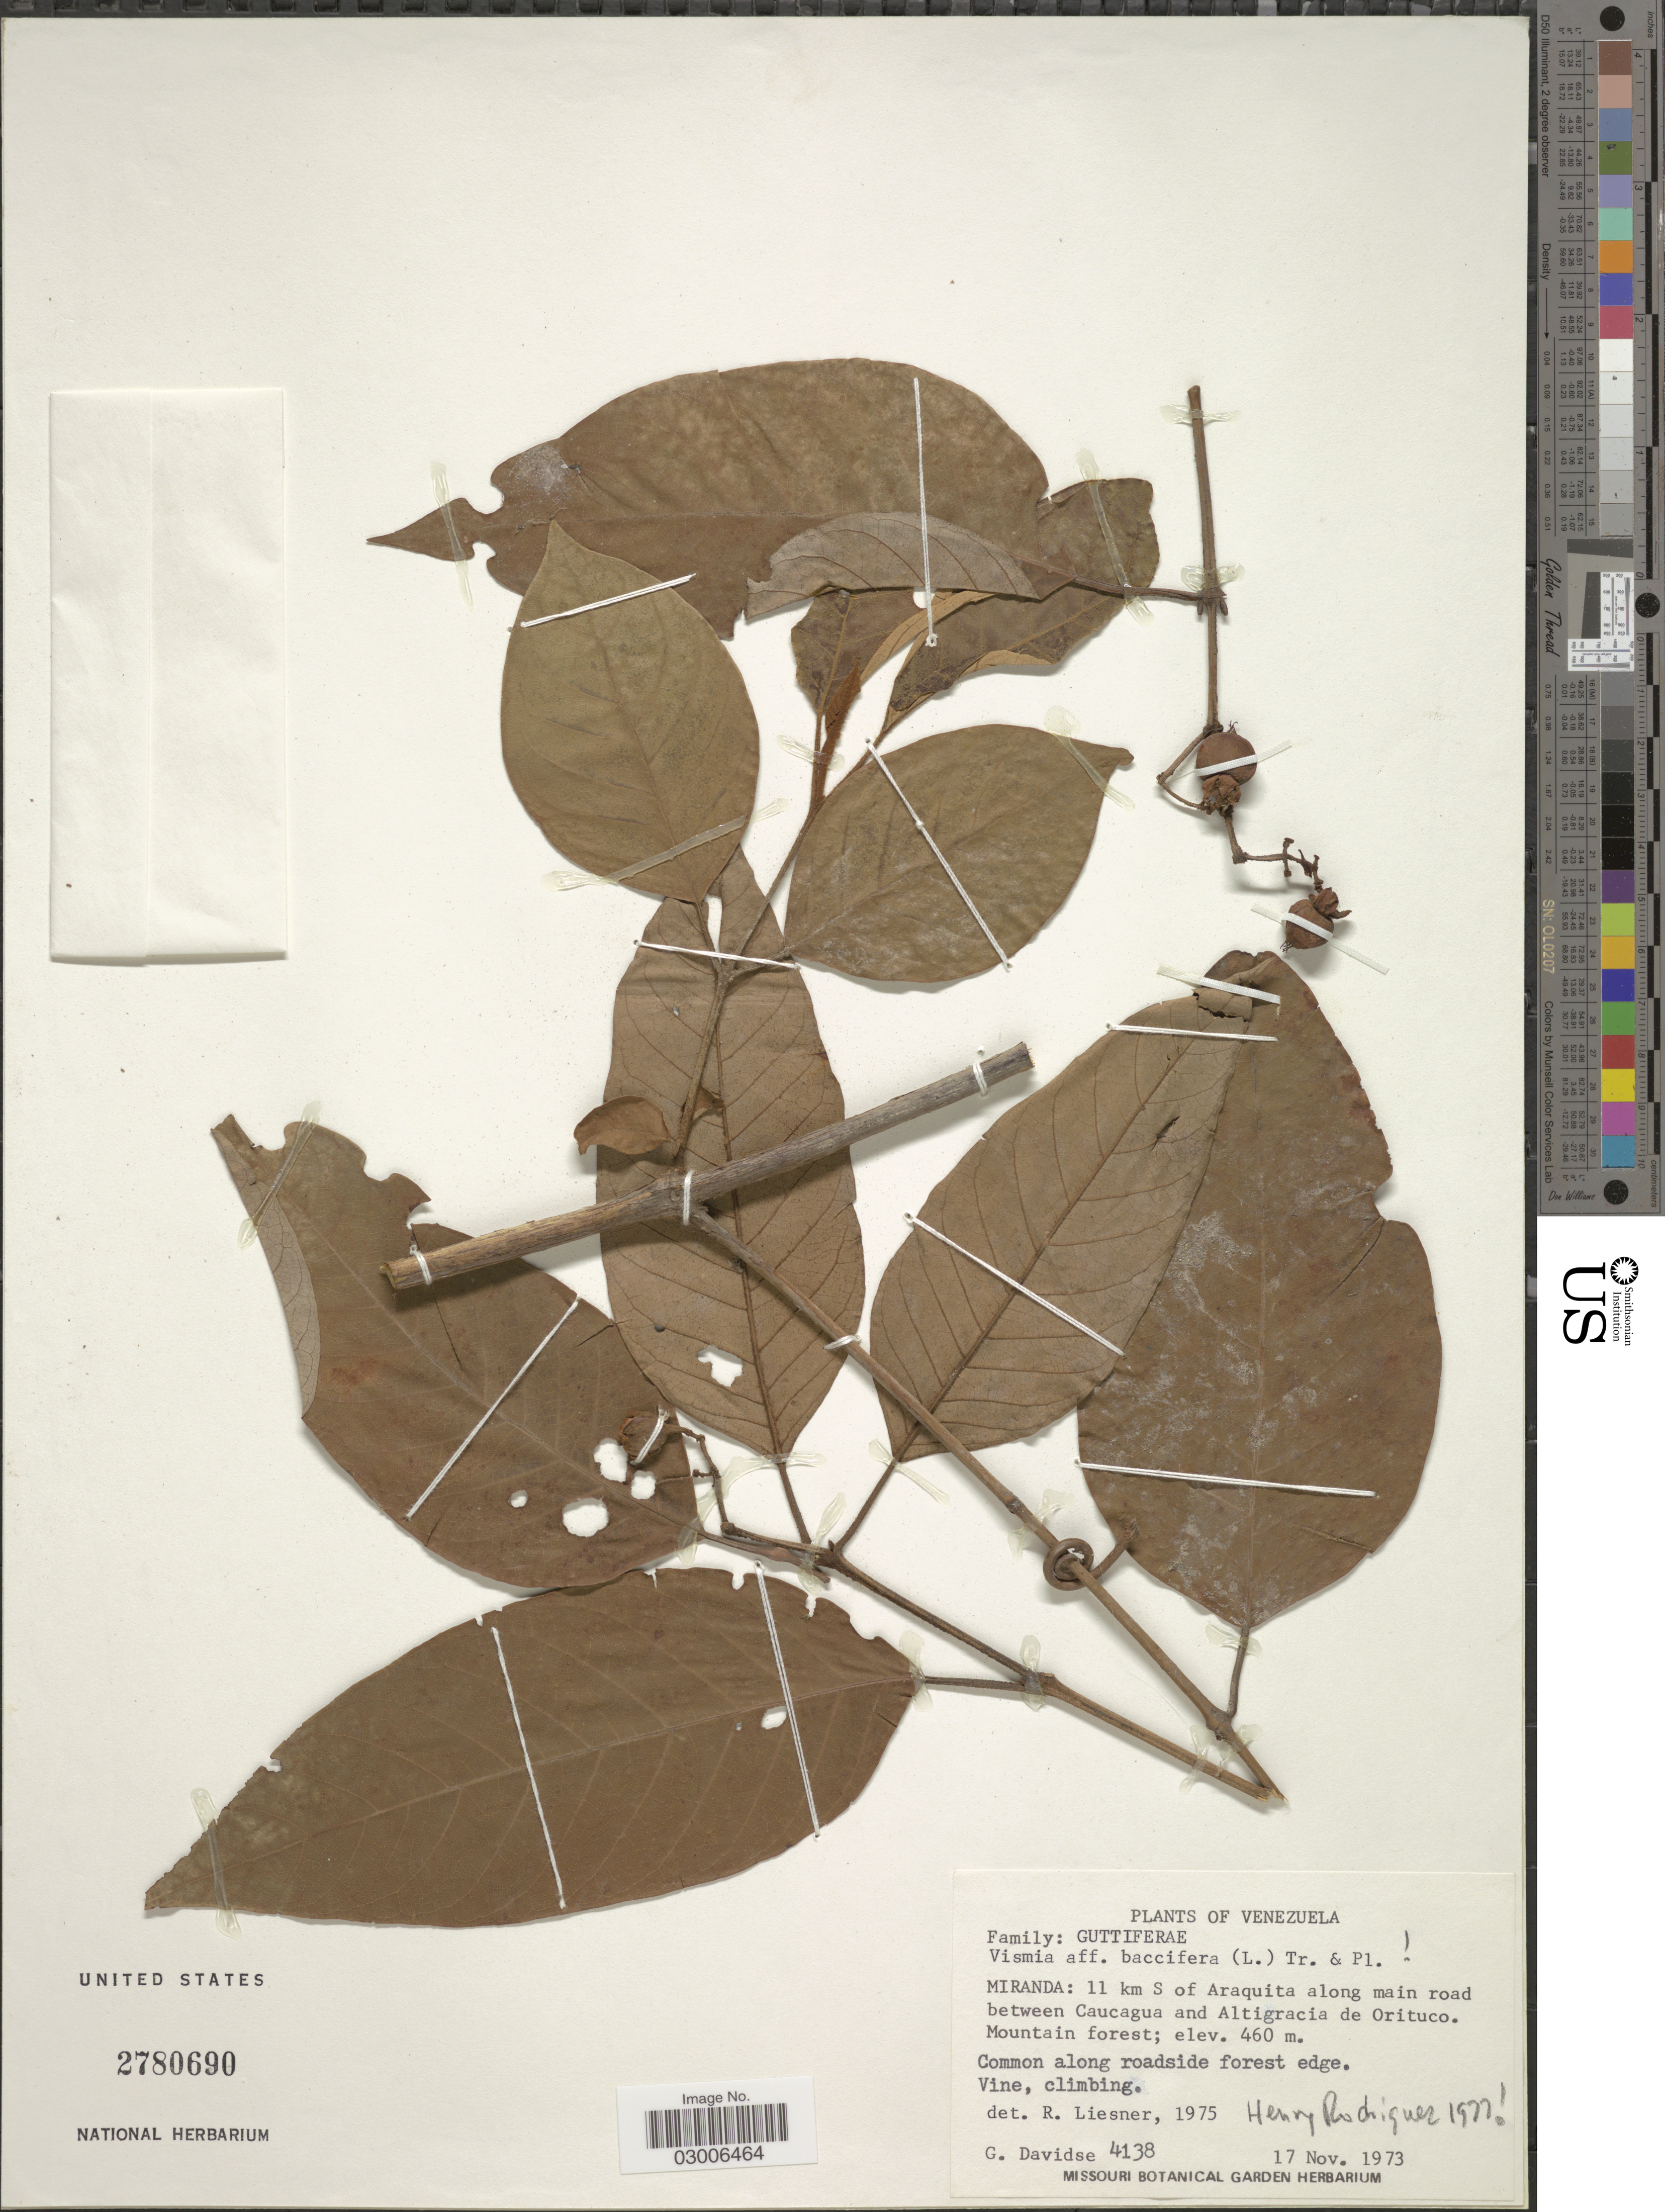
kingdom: Plantae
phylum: Tracheophyta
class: Magnoliopsida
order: Malpighiales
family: Hypericaceae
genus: Vismia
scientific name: Vismia baccifera subsp. dealbata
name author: (Kunth) Ewan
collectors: G. Davidse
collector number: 4138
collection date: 1973-11-17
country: Venezuela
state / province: Miranda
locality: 11 km S of Araquita along main road between Caucagua and Altigracia de Orituco, Mountain forest.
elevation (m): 460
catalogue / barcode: US 2780690